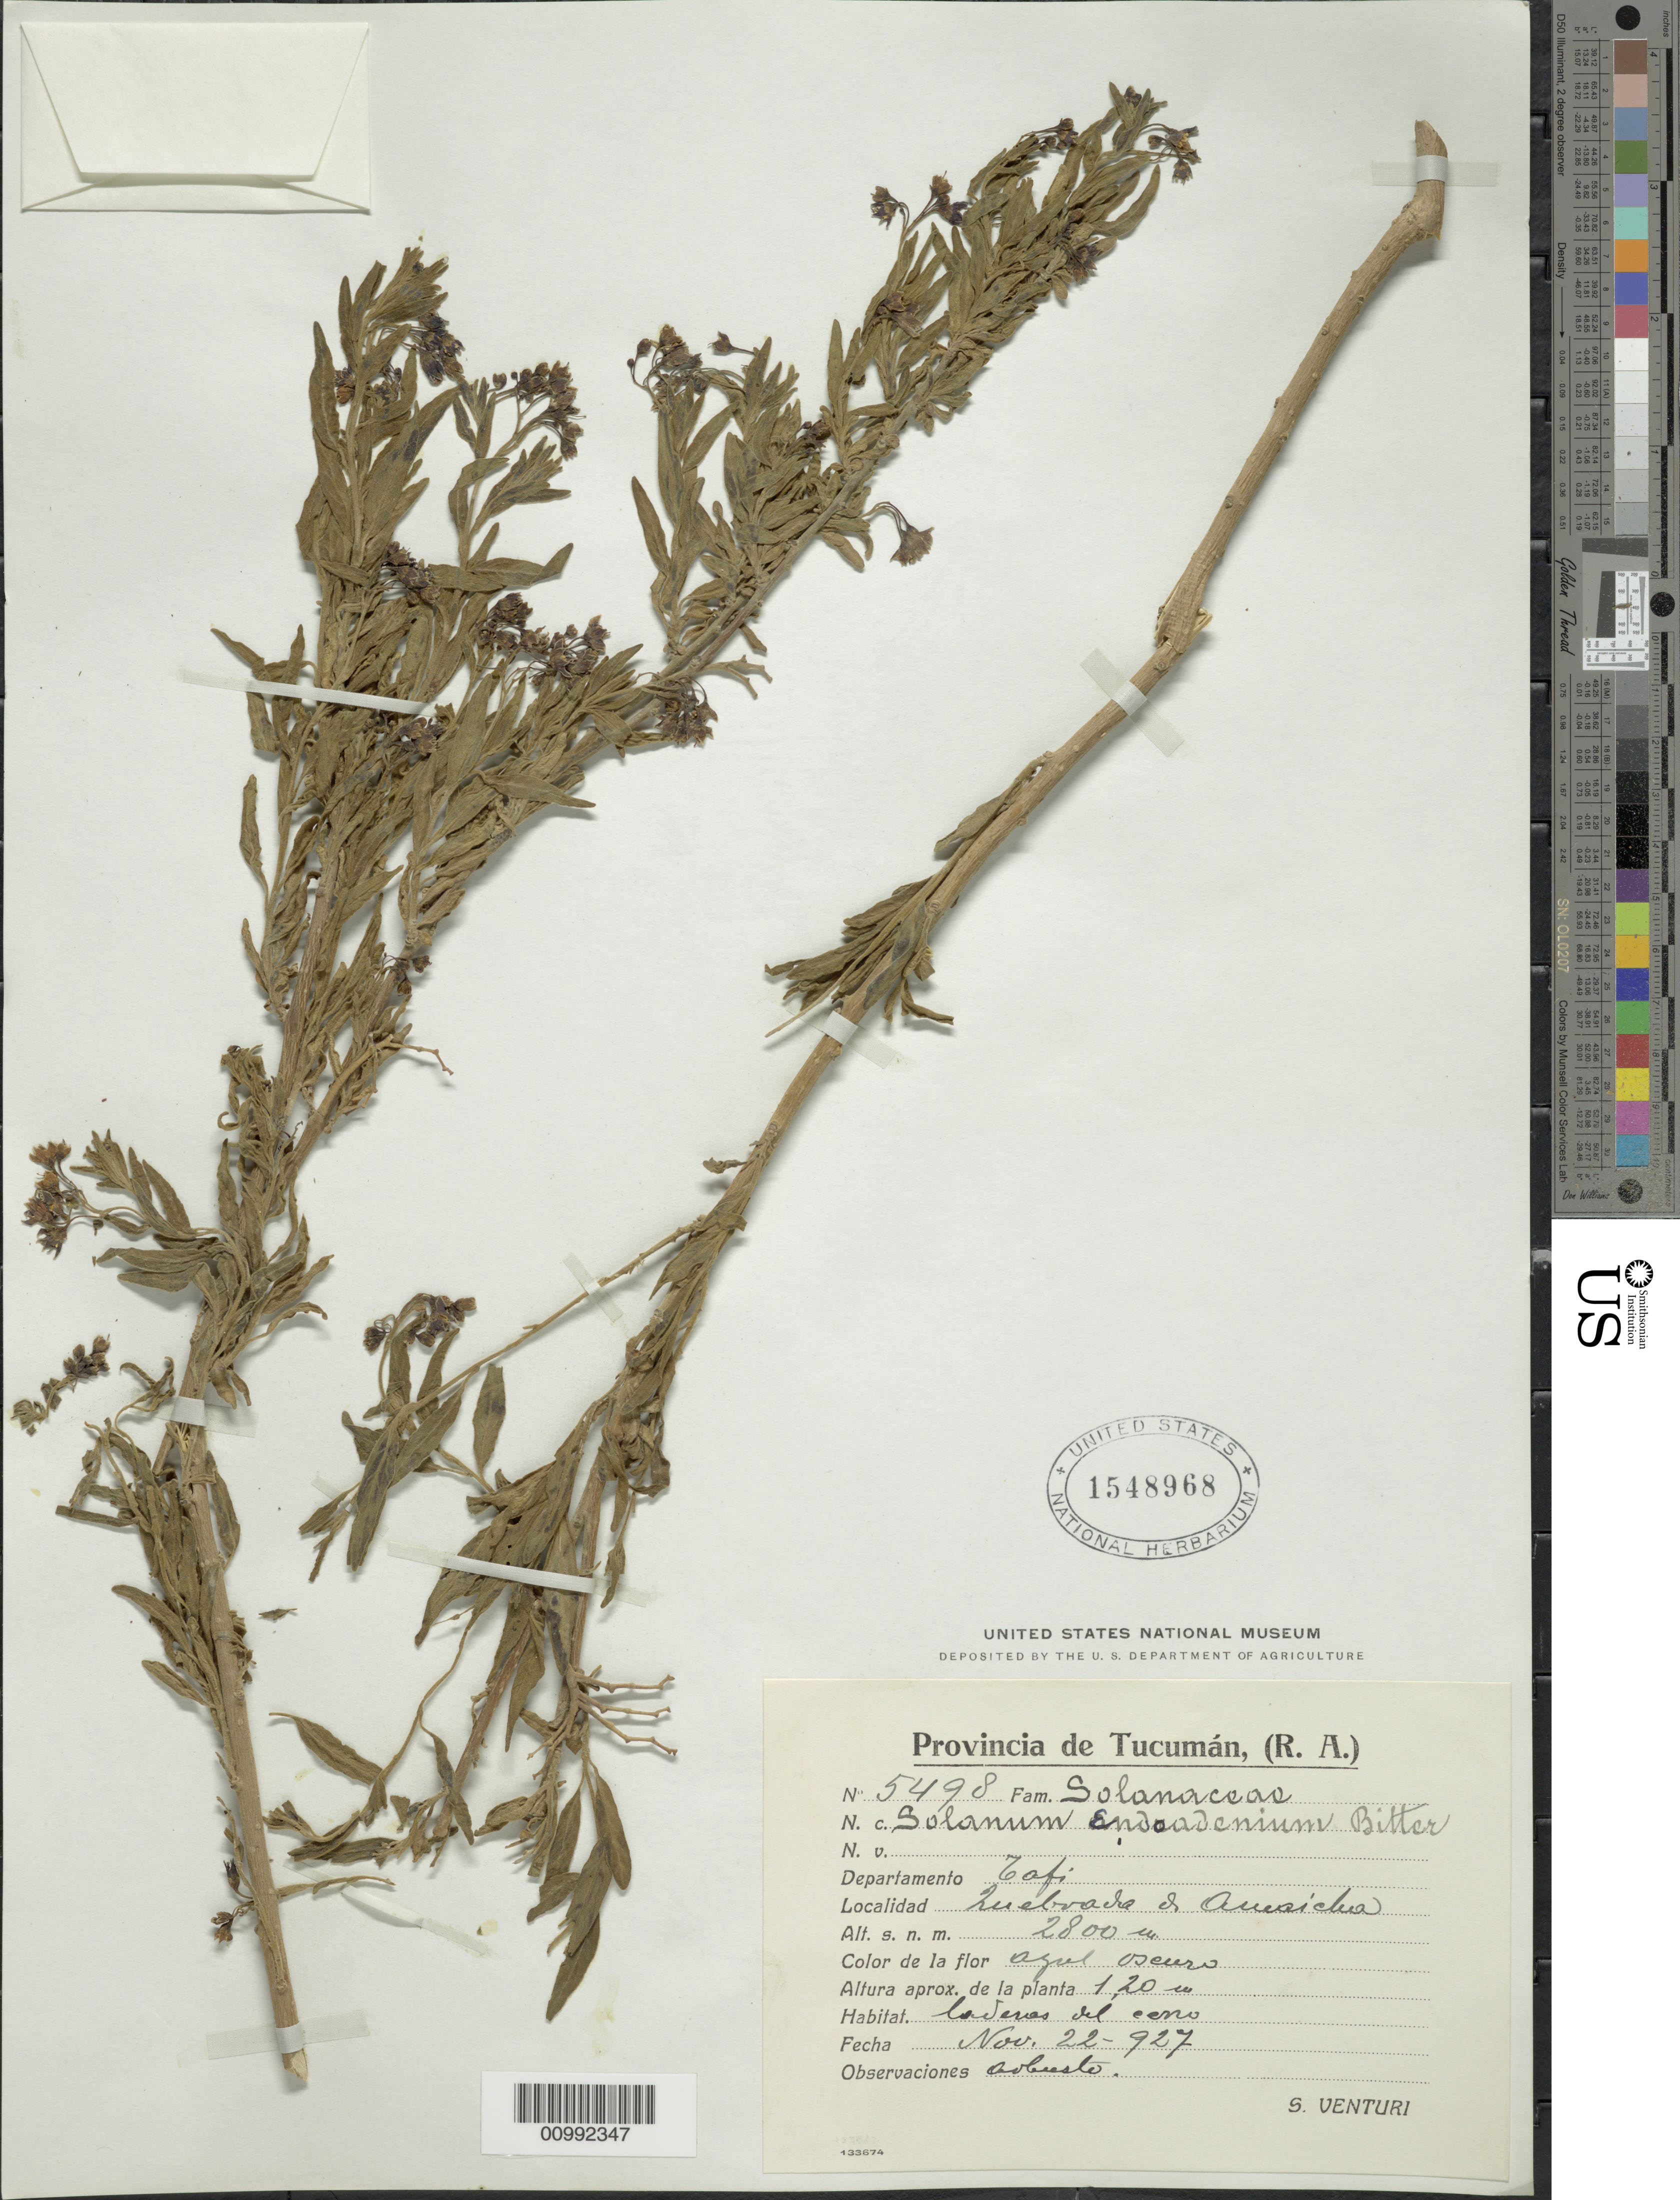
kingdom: Plantae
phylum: Tracheophyta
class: Magnoliopsida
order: Solanales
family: Solanaceae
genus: Solanum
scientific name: Solanum endoadenium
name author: Bitter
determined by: Knapp, S. D.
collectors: S. Venturi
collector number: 5498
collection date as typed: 22 Nov 1927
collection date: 1927-11-22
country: Argentina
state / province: Tucumán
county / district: Tafí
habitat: ladera del cerro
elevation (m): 2800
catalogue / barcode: US 1548968